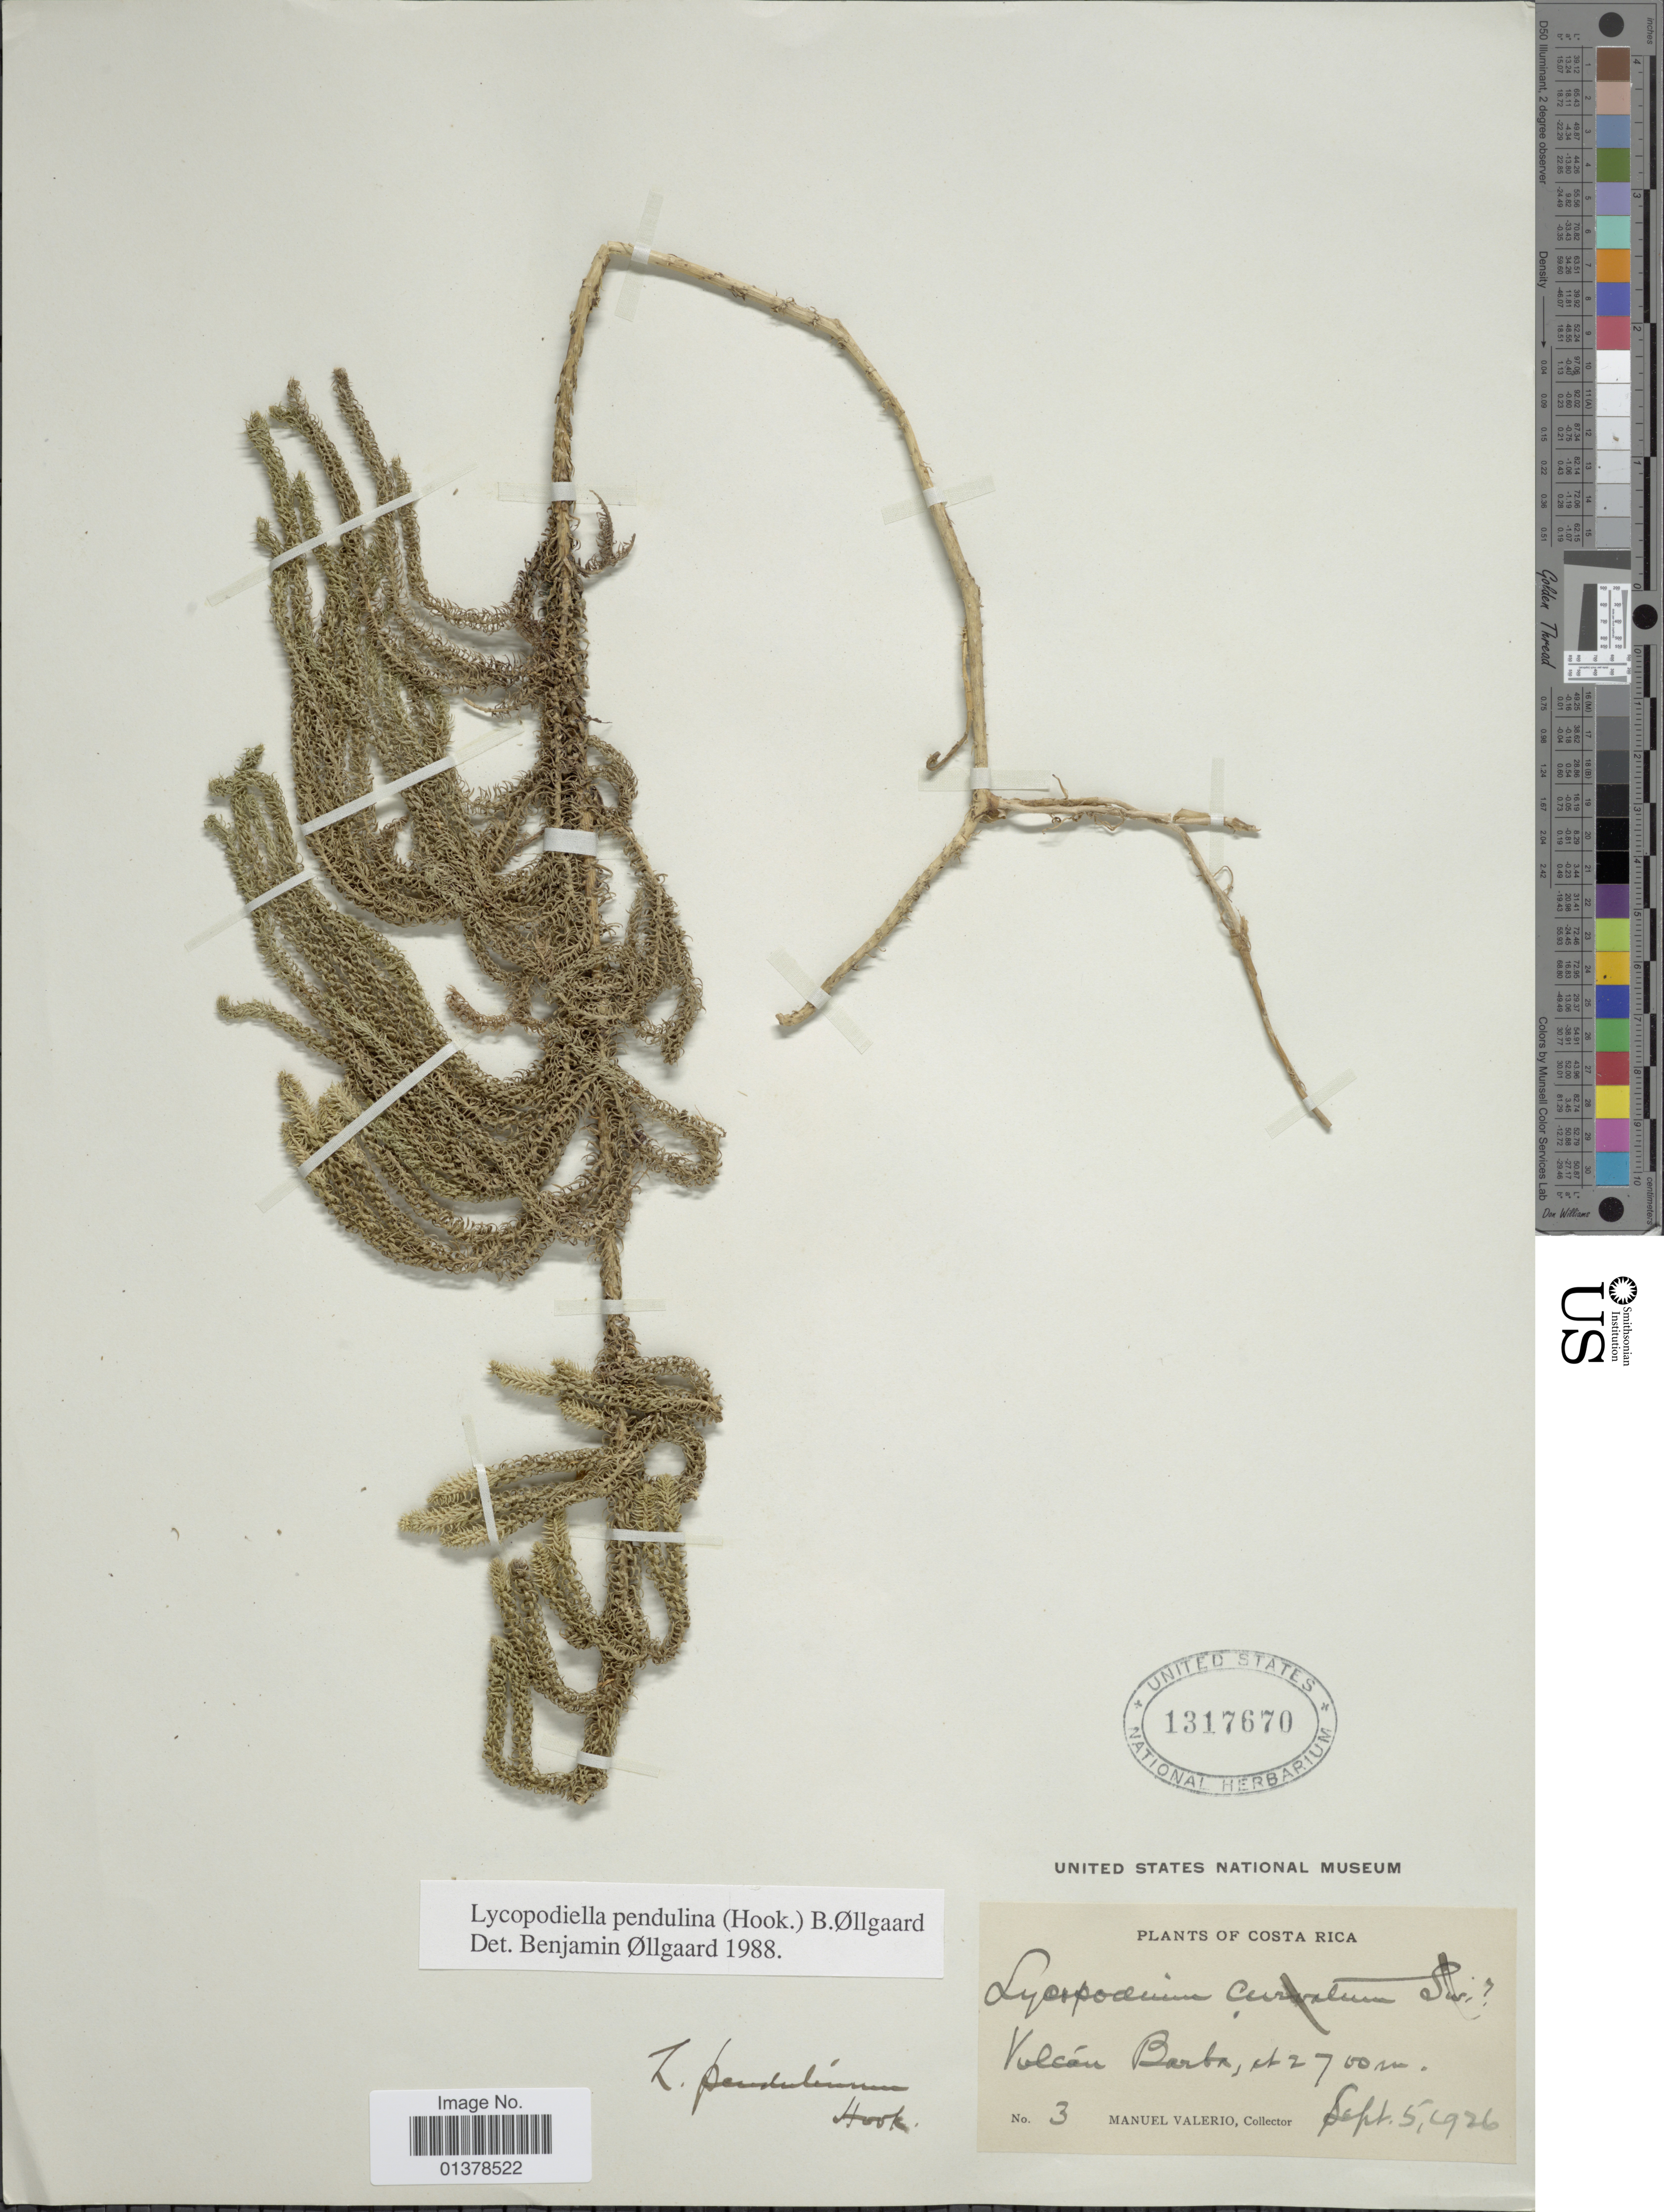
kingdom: Plantae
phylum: Tracheophyta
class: Lycopodiopsida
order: Lycopodiales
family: Lycopodiaceae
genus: Palhinhaea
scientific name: Palhinhaea pendulina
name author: (Hook.) Holub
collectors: M. Valerio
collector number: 3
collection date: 1926-09-05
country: Costa Rica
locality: Volcán Barba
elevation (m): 2700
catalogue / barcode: US 1317670